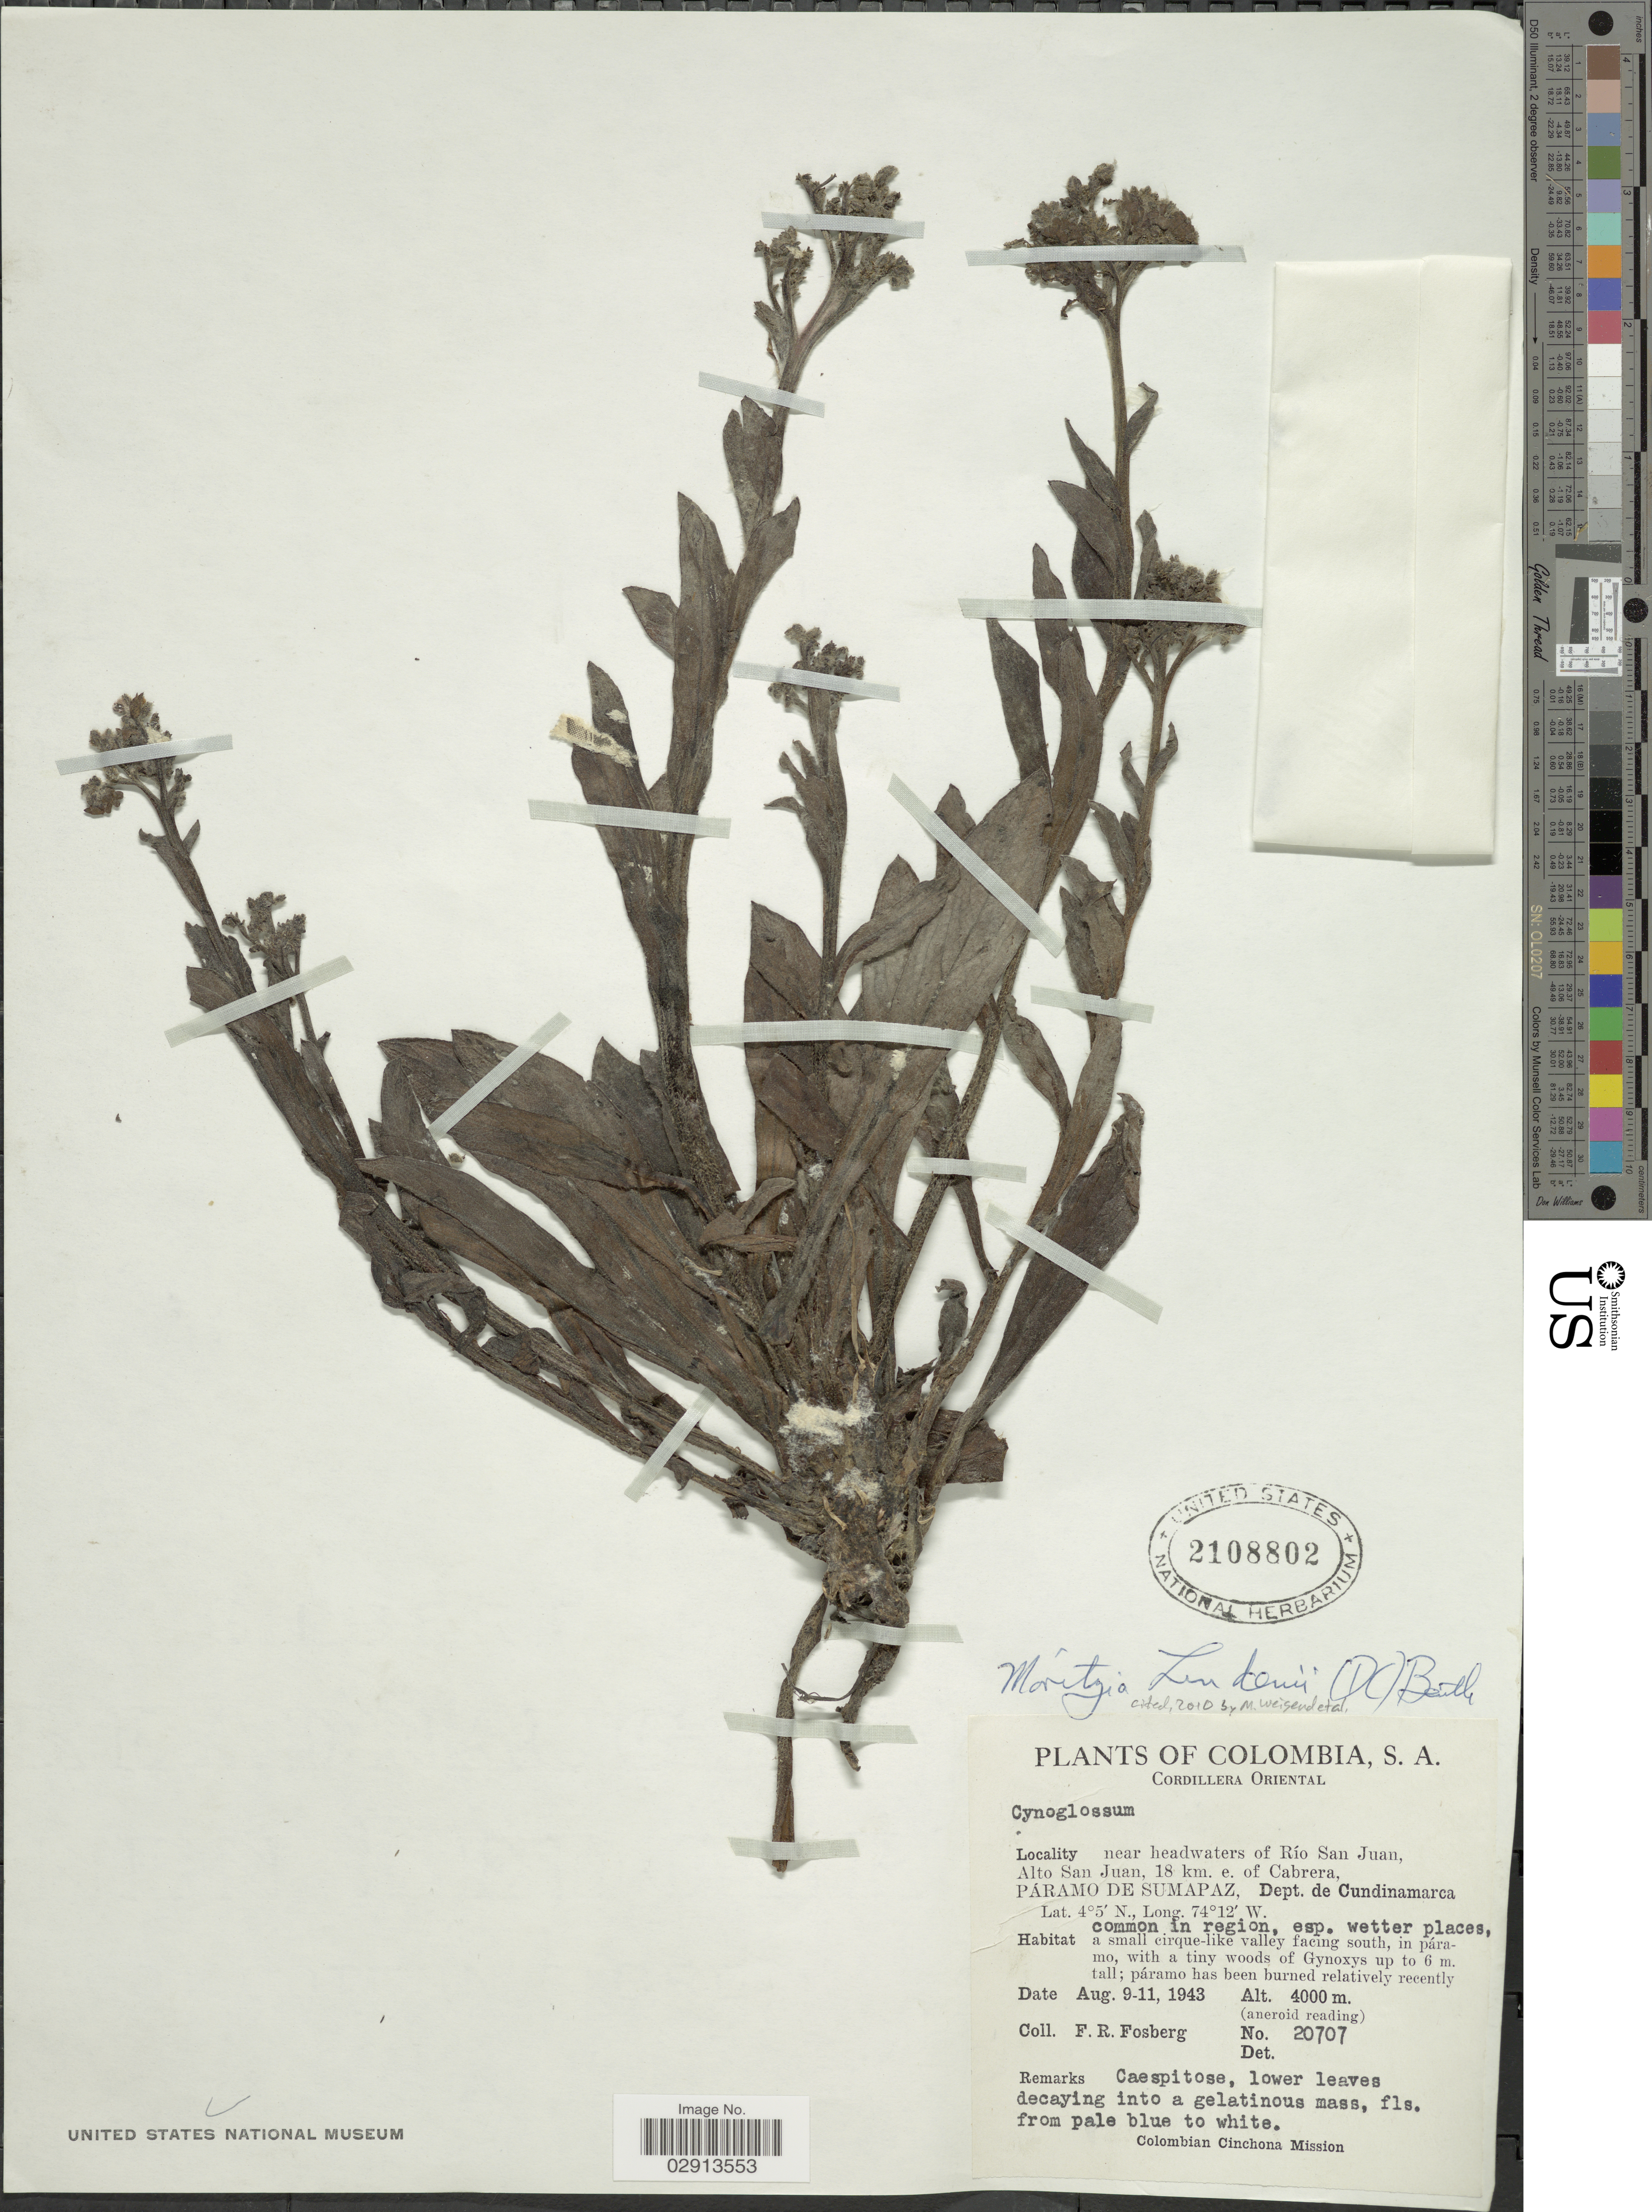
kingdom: Plantae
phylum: Tracheophyta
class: Magnoliopsida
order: Boraginales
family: Boraginaceae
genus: Moritzia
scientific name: Moritzia lindenii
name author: (DC.) Benth.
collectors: F. R. Fosberg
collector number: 20707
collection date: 1943-08-09/1943-08-11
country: Colombia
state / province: Cundinamarca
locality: Cordillera Oriental. Near headwaters of Río San Juan, Alto San Juan, 18 km. e. of Cabrera, Páramo de Sumapaz, Dept. de Cundinamarca.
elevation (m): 4000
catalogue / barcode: US 2108802